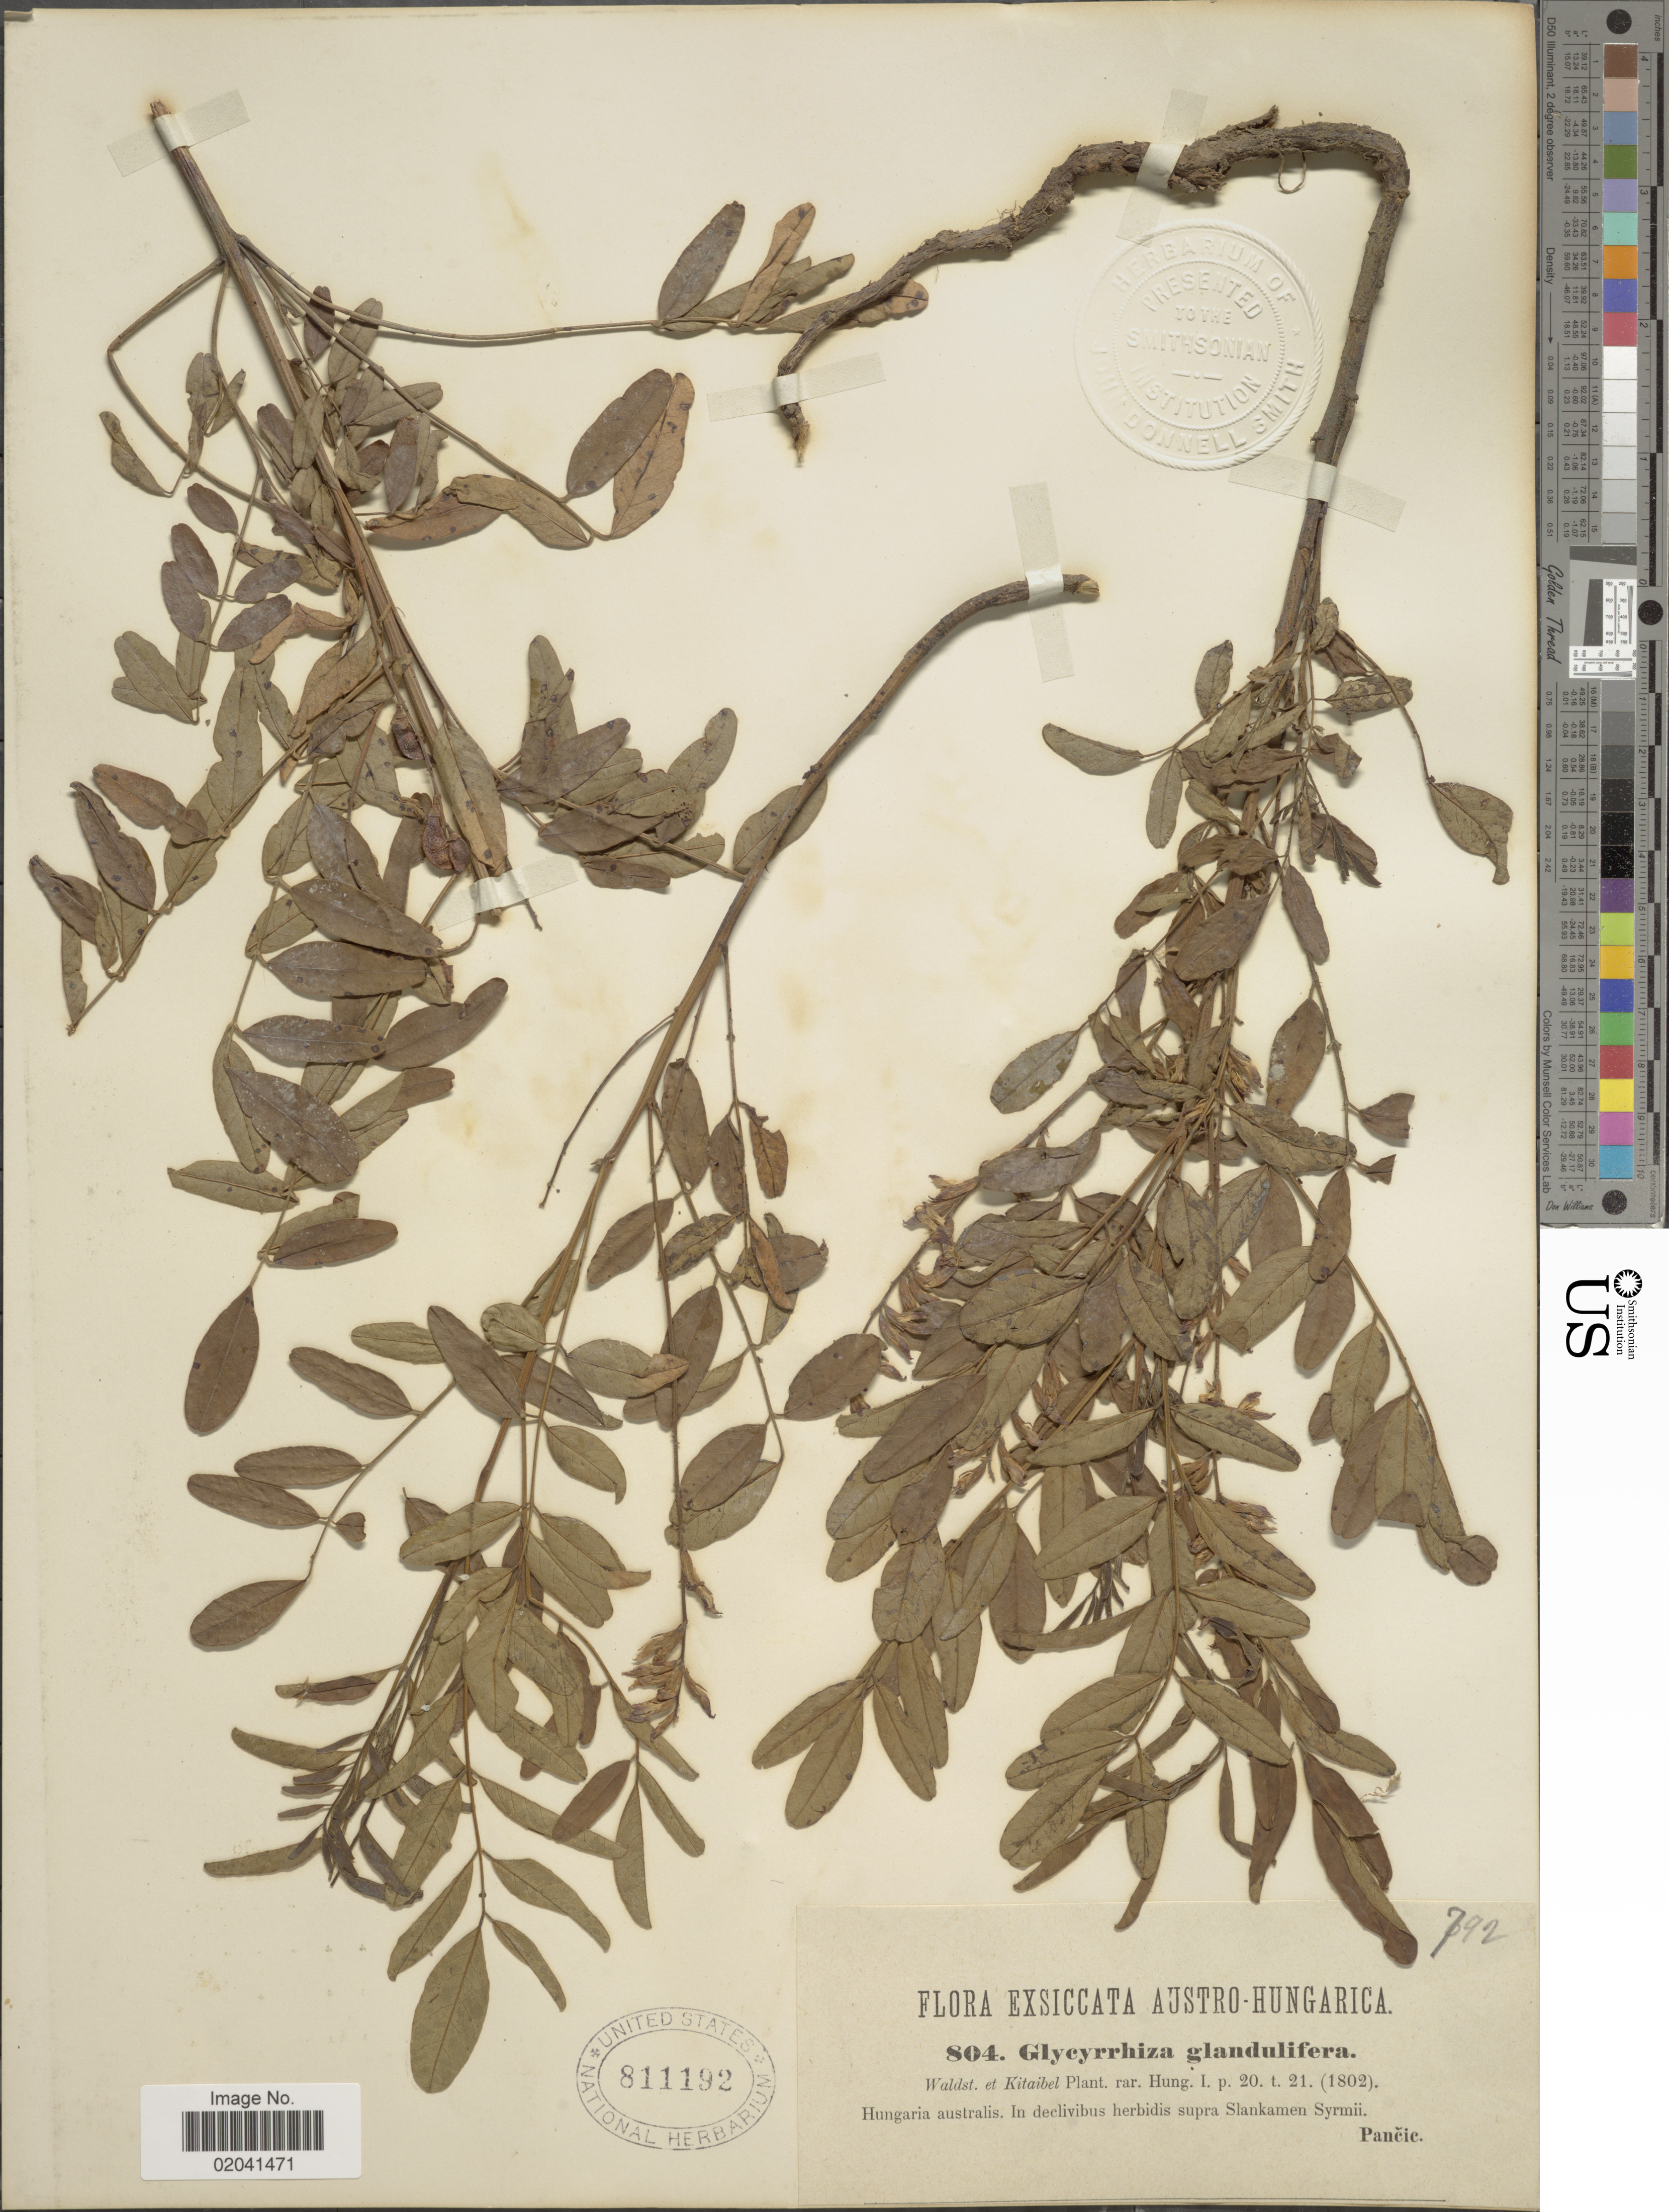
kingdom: Plantae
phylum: Tracheophyta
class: Magnoliopsida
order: Fabales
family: Fabaceae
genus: Glycyrrhiza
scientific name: Glycyrrhiza glandulifera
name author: Waldst. & Kit.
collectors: Pancic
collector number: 804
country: Hungary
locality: Hungaria australis. Slankamen Syrmii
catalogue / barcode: US 811192